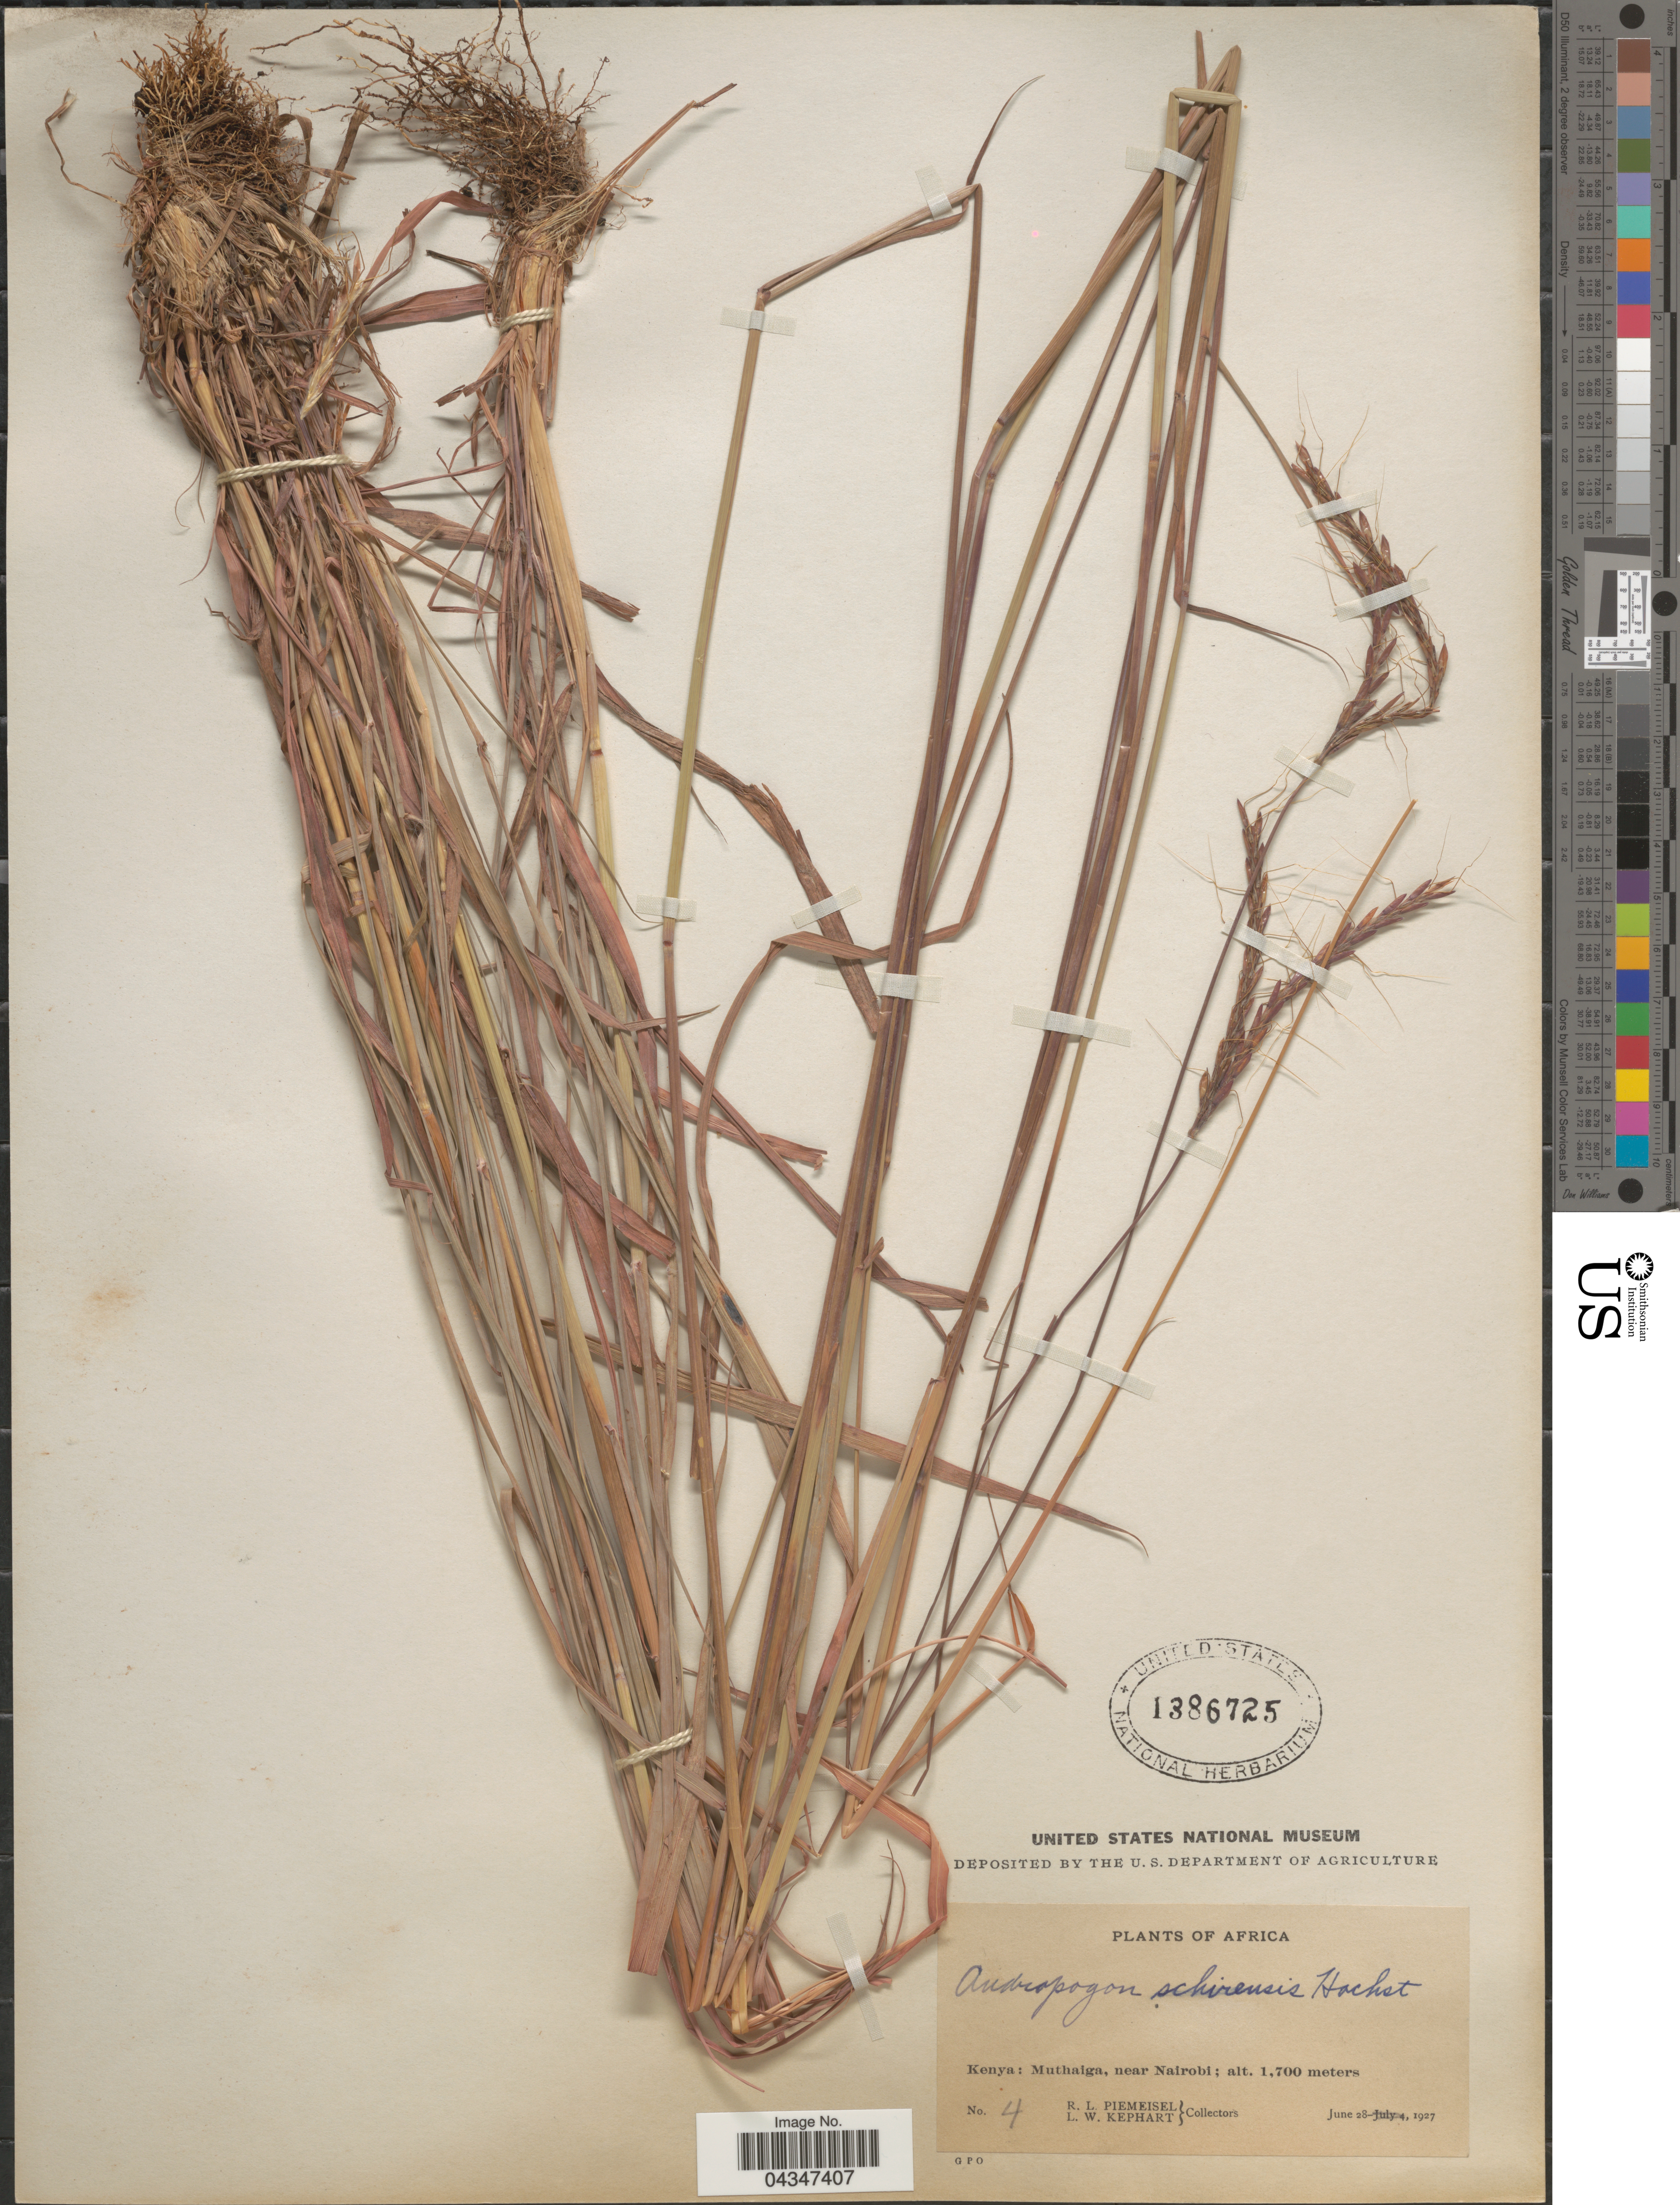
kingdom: Plantae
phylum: Tracheophyta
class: Liliopsida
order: Poales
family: Poaceae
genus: Andropogon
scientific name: Andropogon schirensis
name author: Hochst. ex A. Rich.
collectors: R. L. Piemeisel & L. W. Kephart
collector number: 4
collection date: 1927-06-28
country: Kenya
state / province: Nairobi Area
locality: Muthaiga, near Nairobi.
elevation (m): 1700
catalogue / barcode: US 1386725